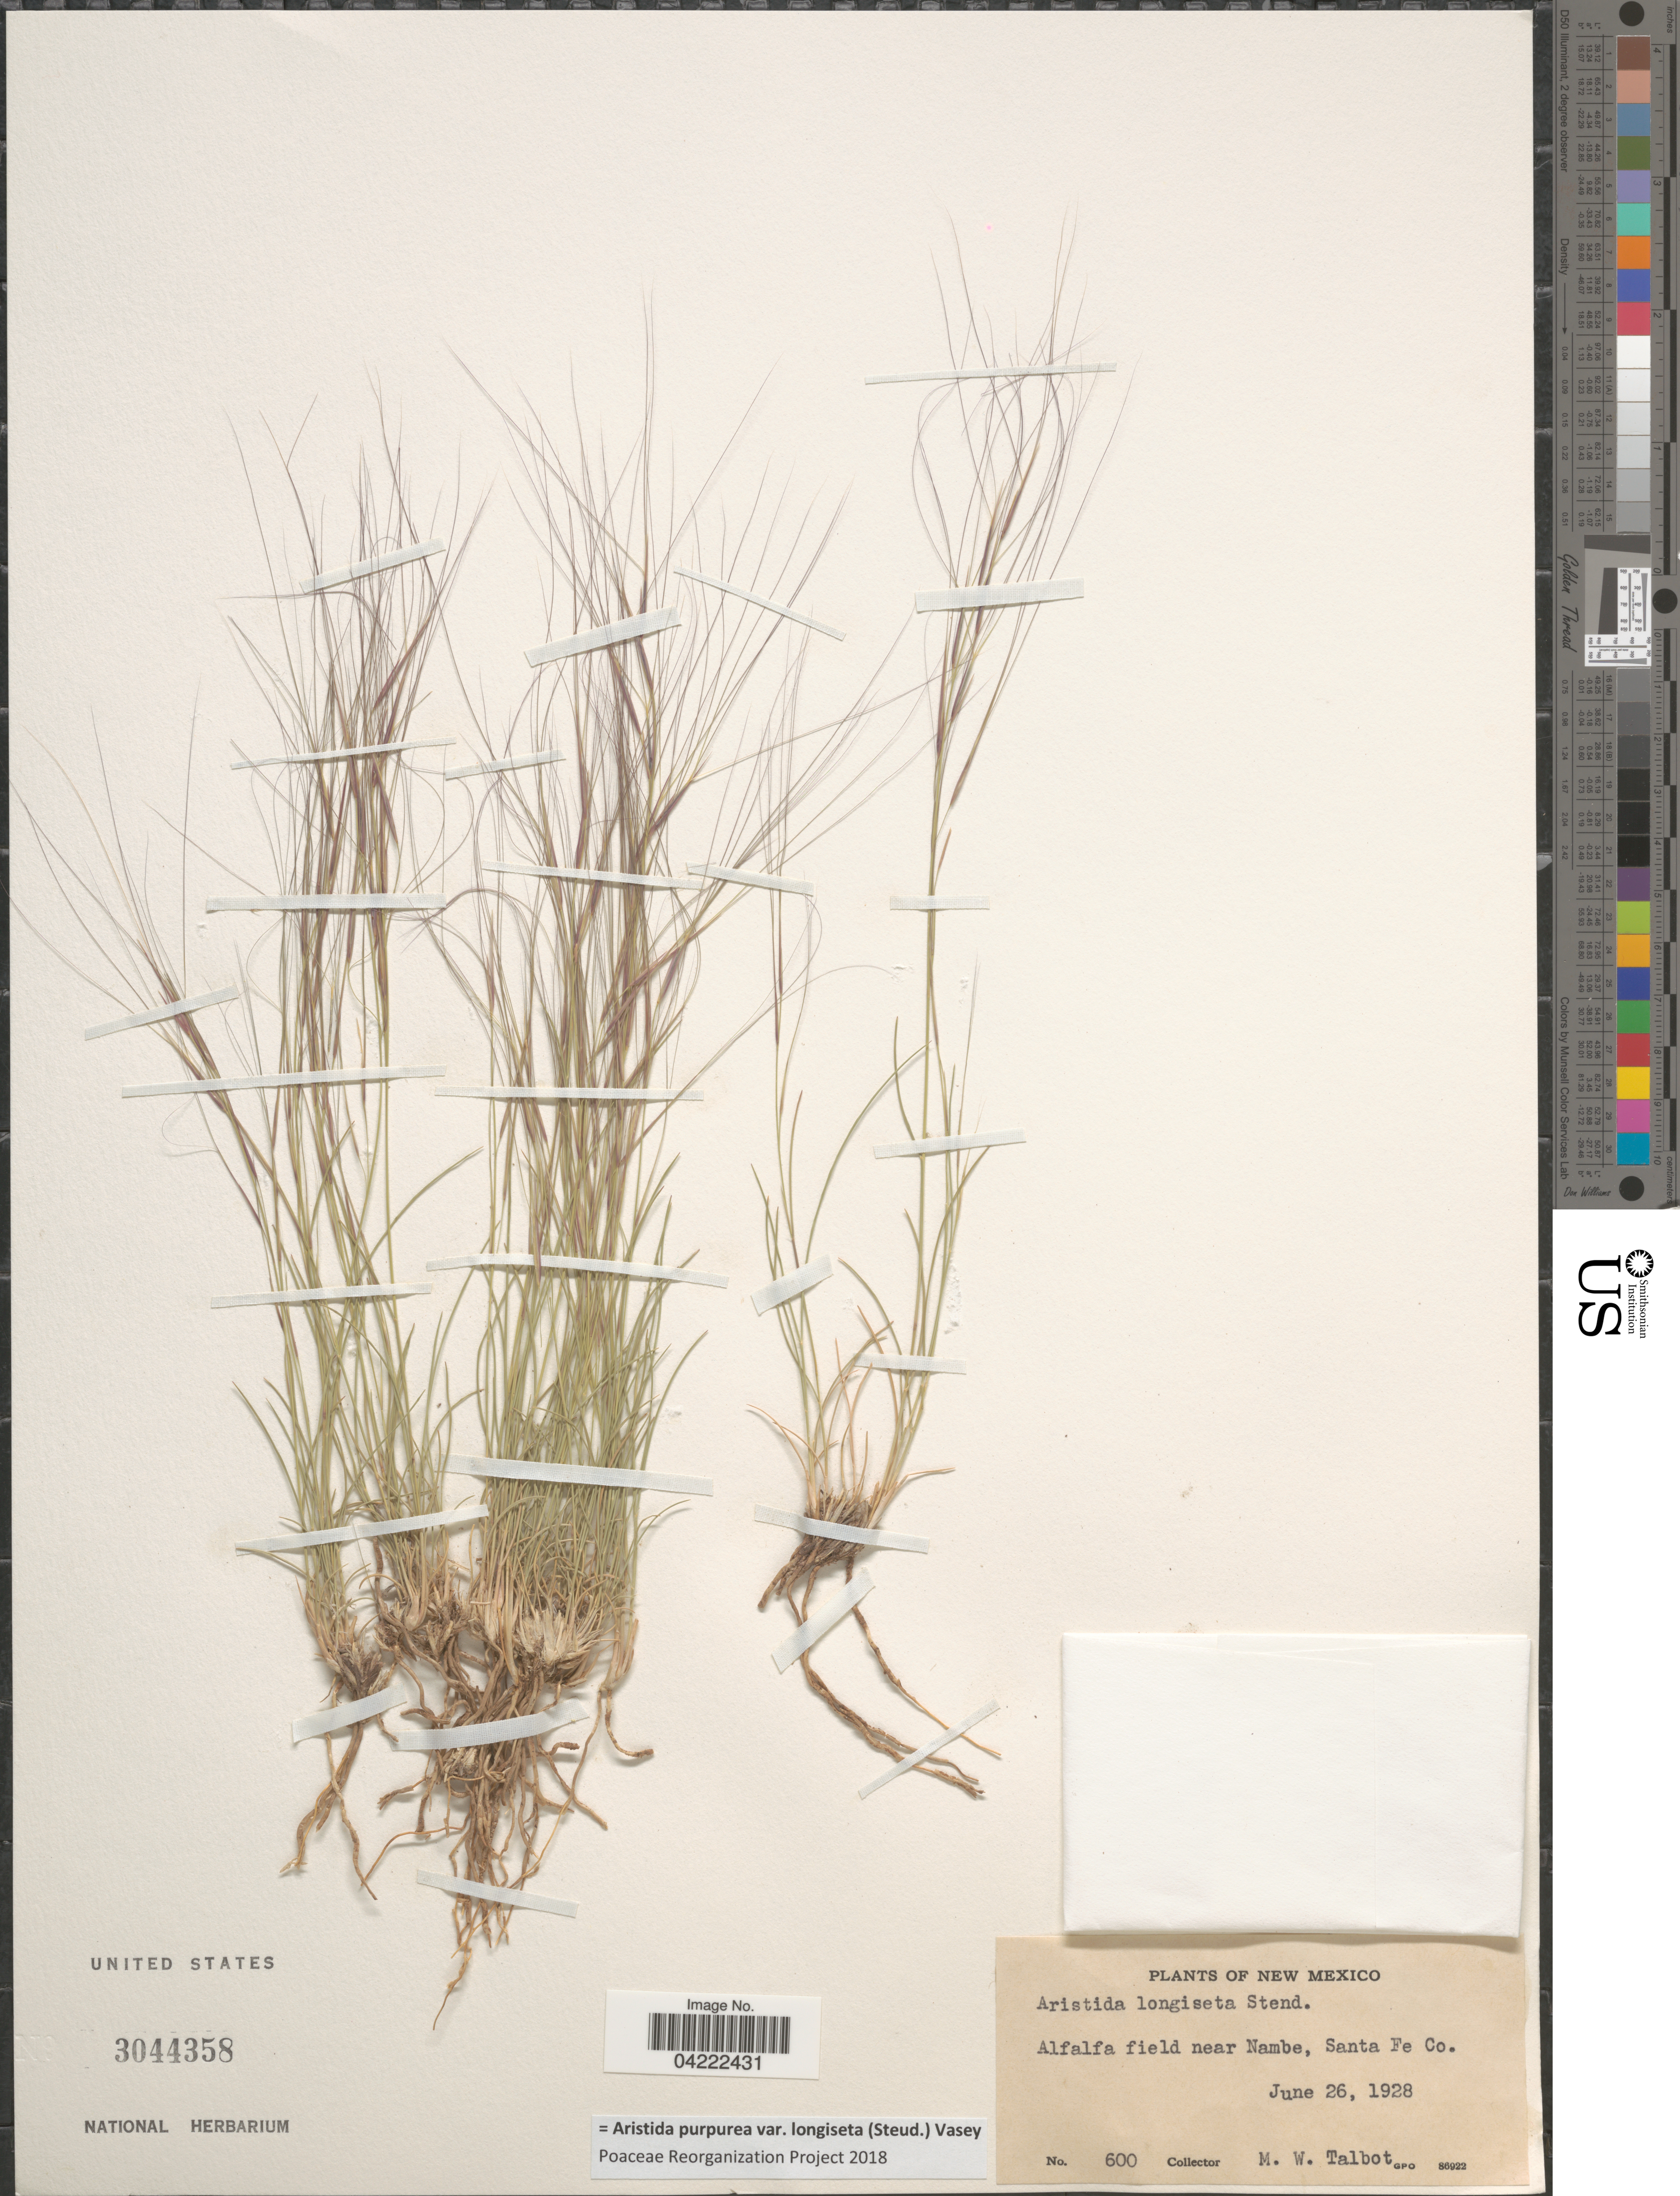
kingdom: Plantae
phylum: Tracheophyta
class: Liliopsida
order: Poales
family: Poaceae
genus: Aristida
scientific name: Aristida purpurea var. longiseta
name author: (Steud.) Vasey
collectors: M. Talbot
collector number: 600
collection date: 1928-06-26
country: United States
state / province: New Mexico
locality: Alfalfa field near Nambe, Santa Fe Co.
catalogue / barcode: US 3044358